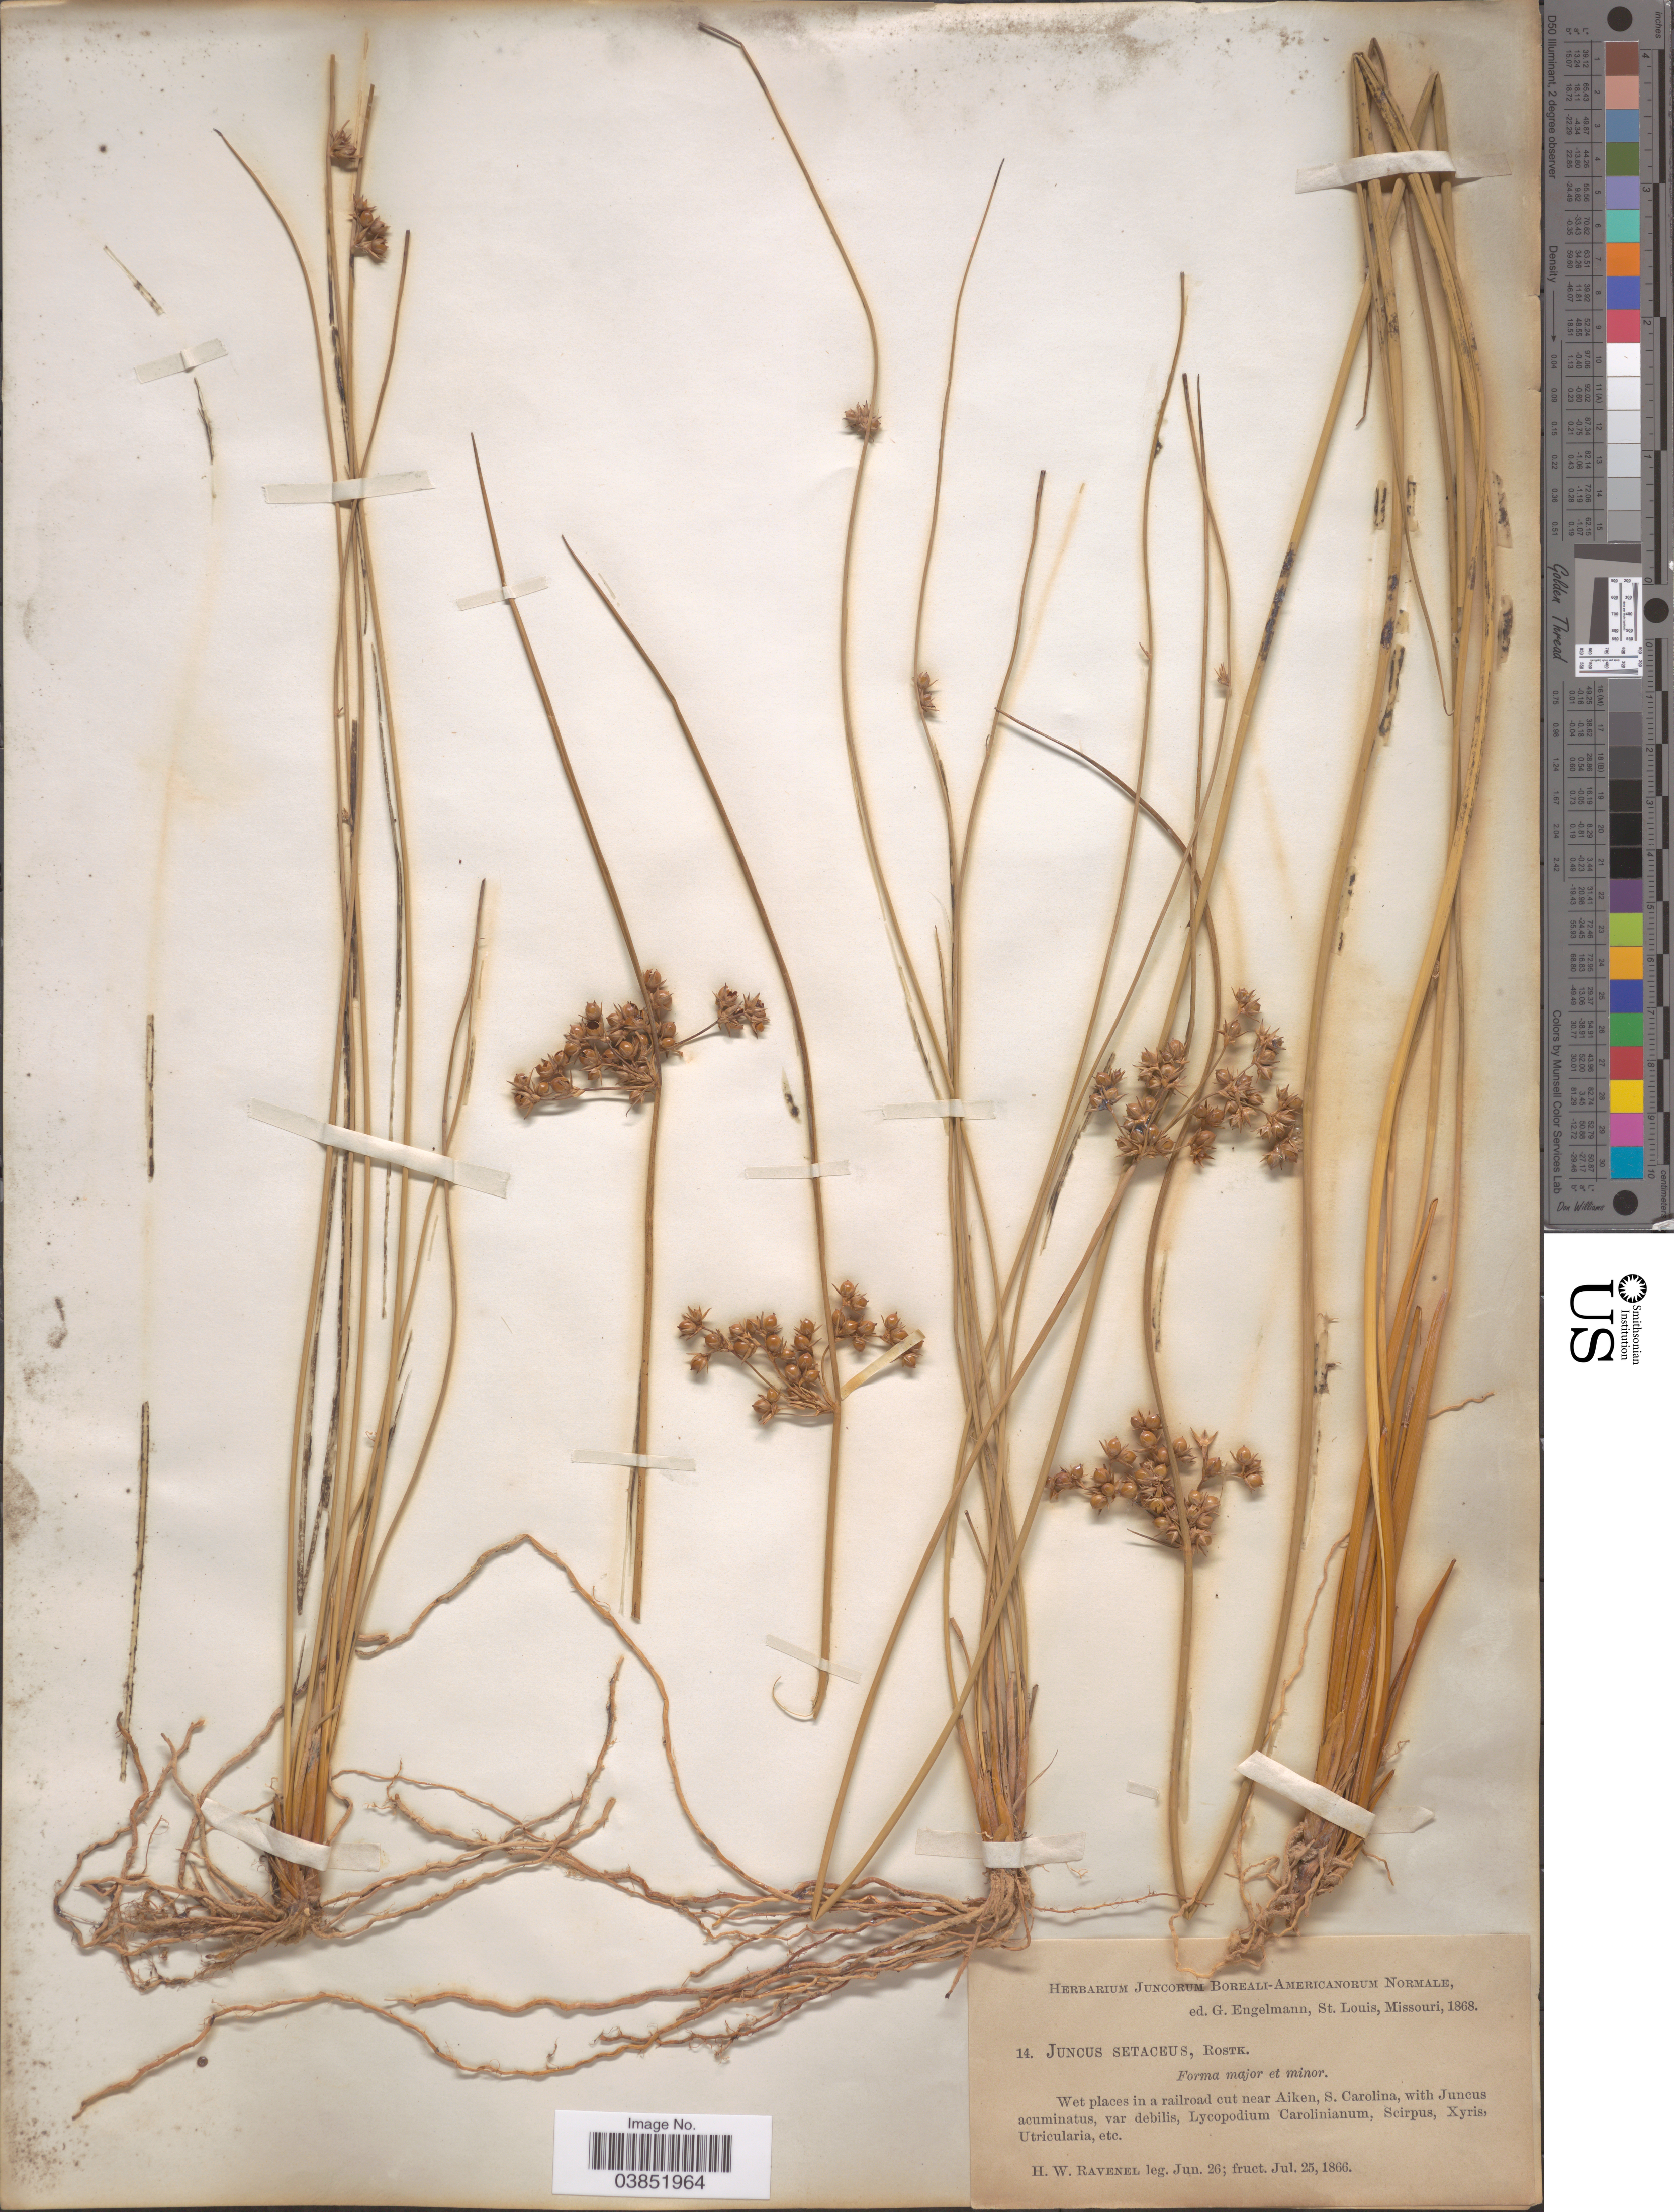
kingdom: Plantae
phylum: Tracheophyta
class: Liliopsida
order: Poales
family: Juncaceae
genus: Juncus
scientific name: Juncus coriaceus Mack.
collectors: H. Ravenel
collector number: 14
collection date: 1866-06-26/1866-07-25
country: United States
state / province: South Carolina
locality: Wet places in a railroad cut near Aiken.